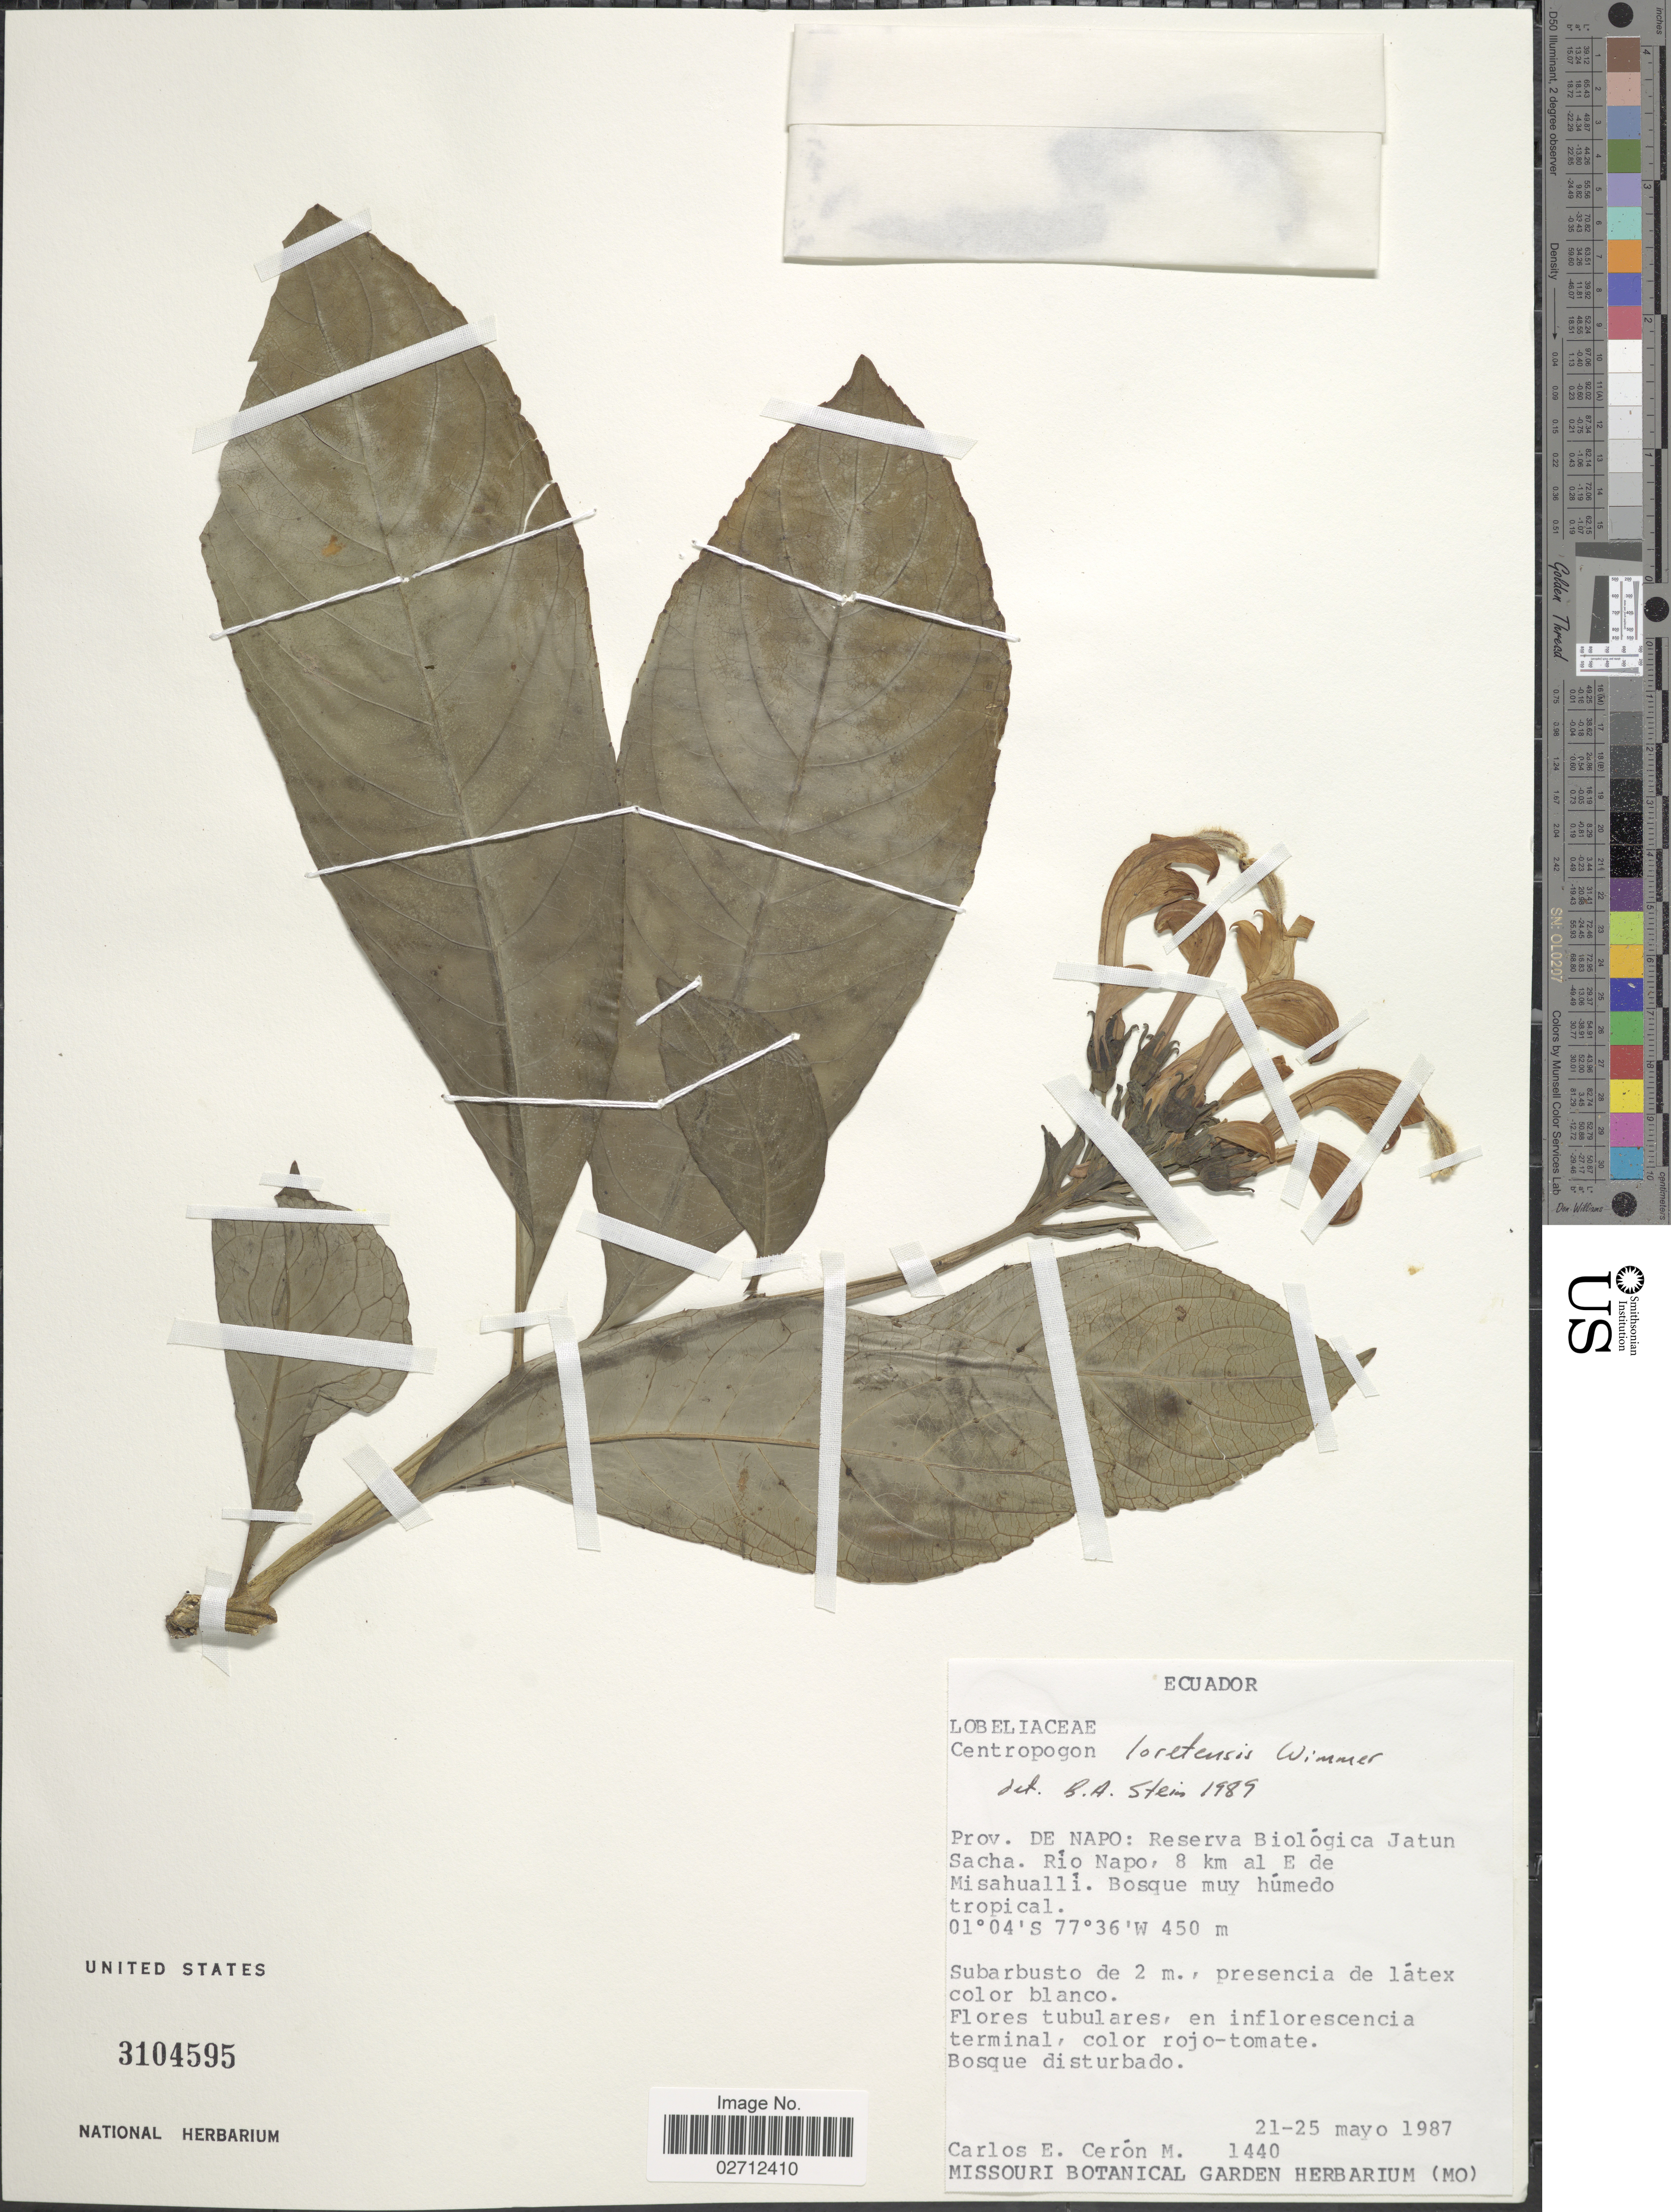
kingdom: Plantae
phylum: Tracheophyta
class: Magnoliopsida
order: Asterales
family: Campanulaceae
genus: Centropogon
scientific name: Centropogon loretensis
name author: E. Wimm.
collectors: C. E. Cerón M.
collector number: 1440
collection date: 1987-05-21/1987-05-25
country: Ecuador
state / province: Napo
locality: Reserva Biológical Jatun Sacha. Río Napo, 8 km al E de Misahuallí. Bosque muy húmedo tropical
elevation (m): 450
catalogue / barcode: US 3104595